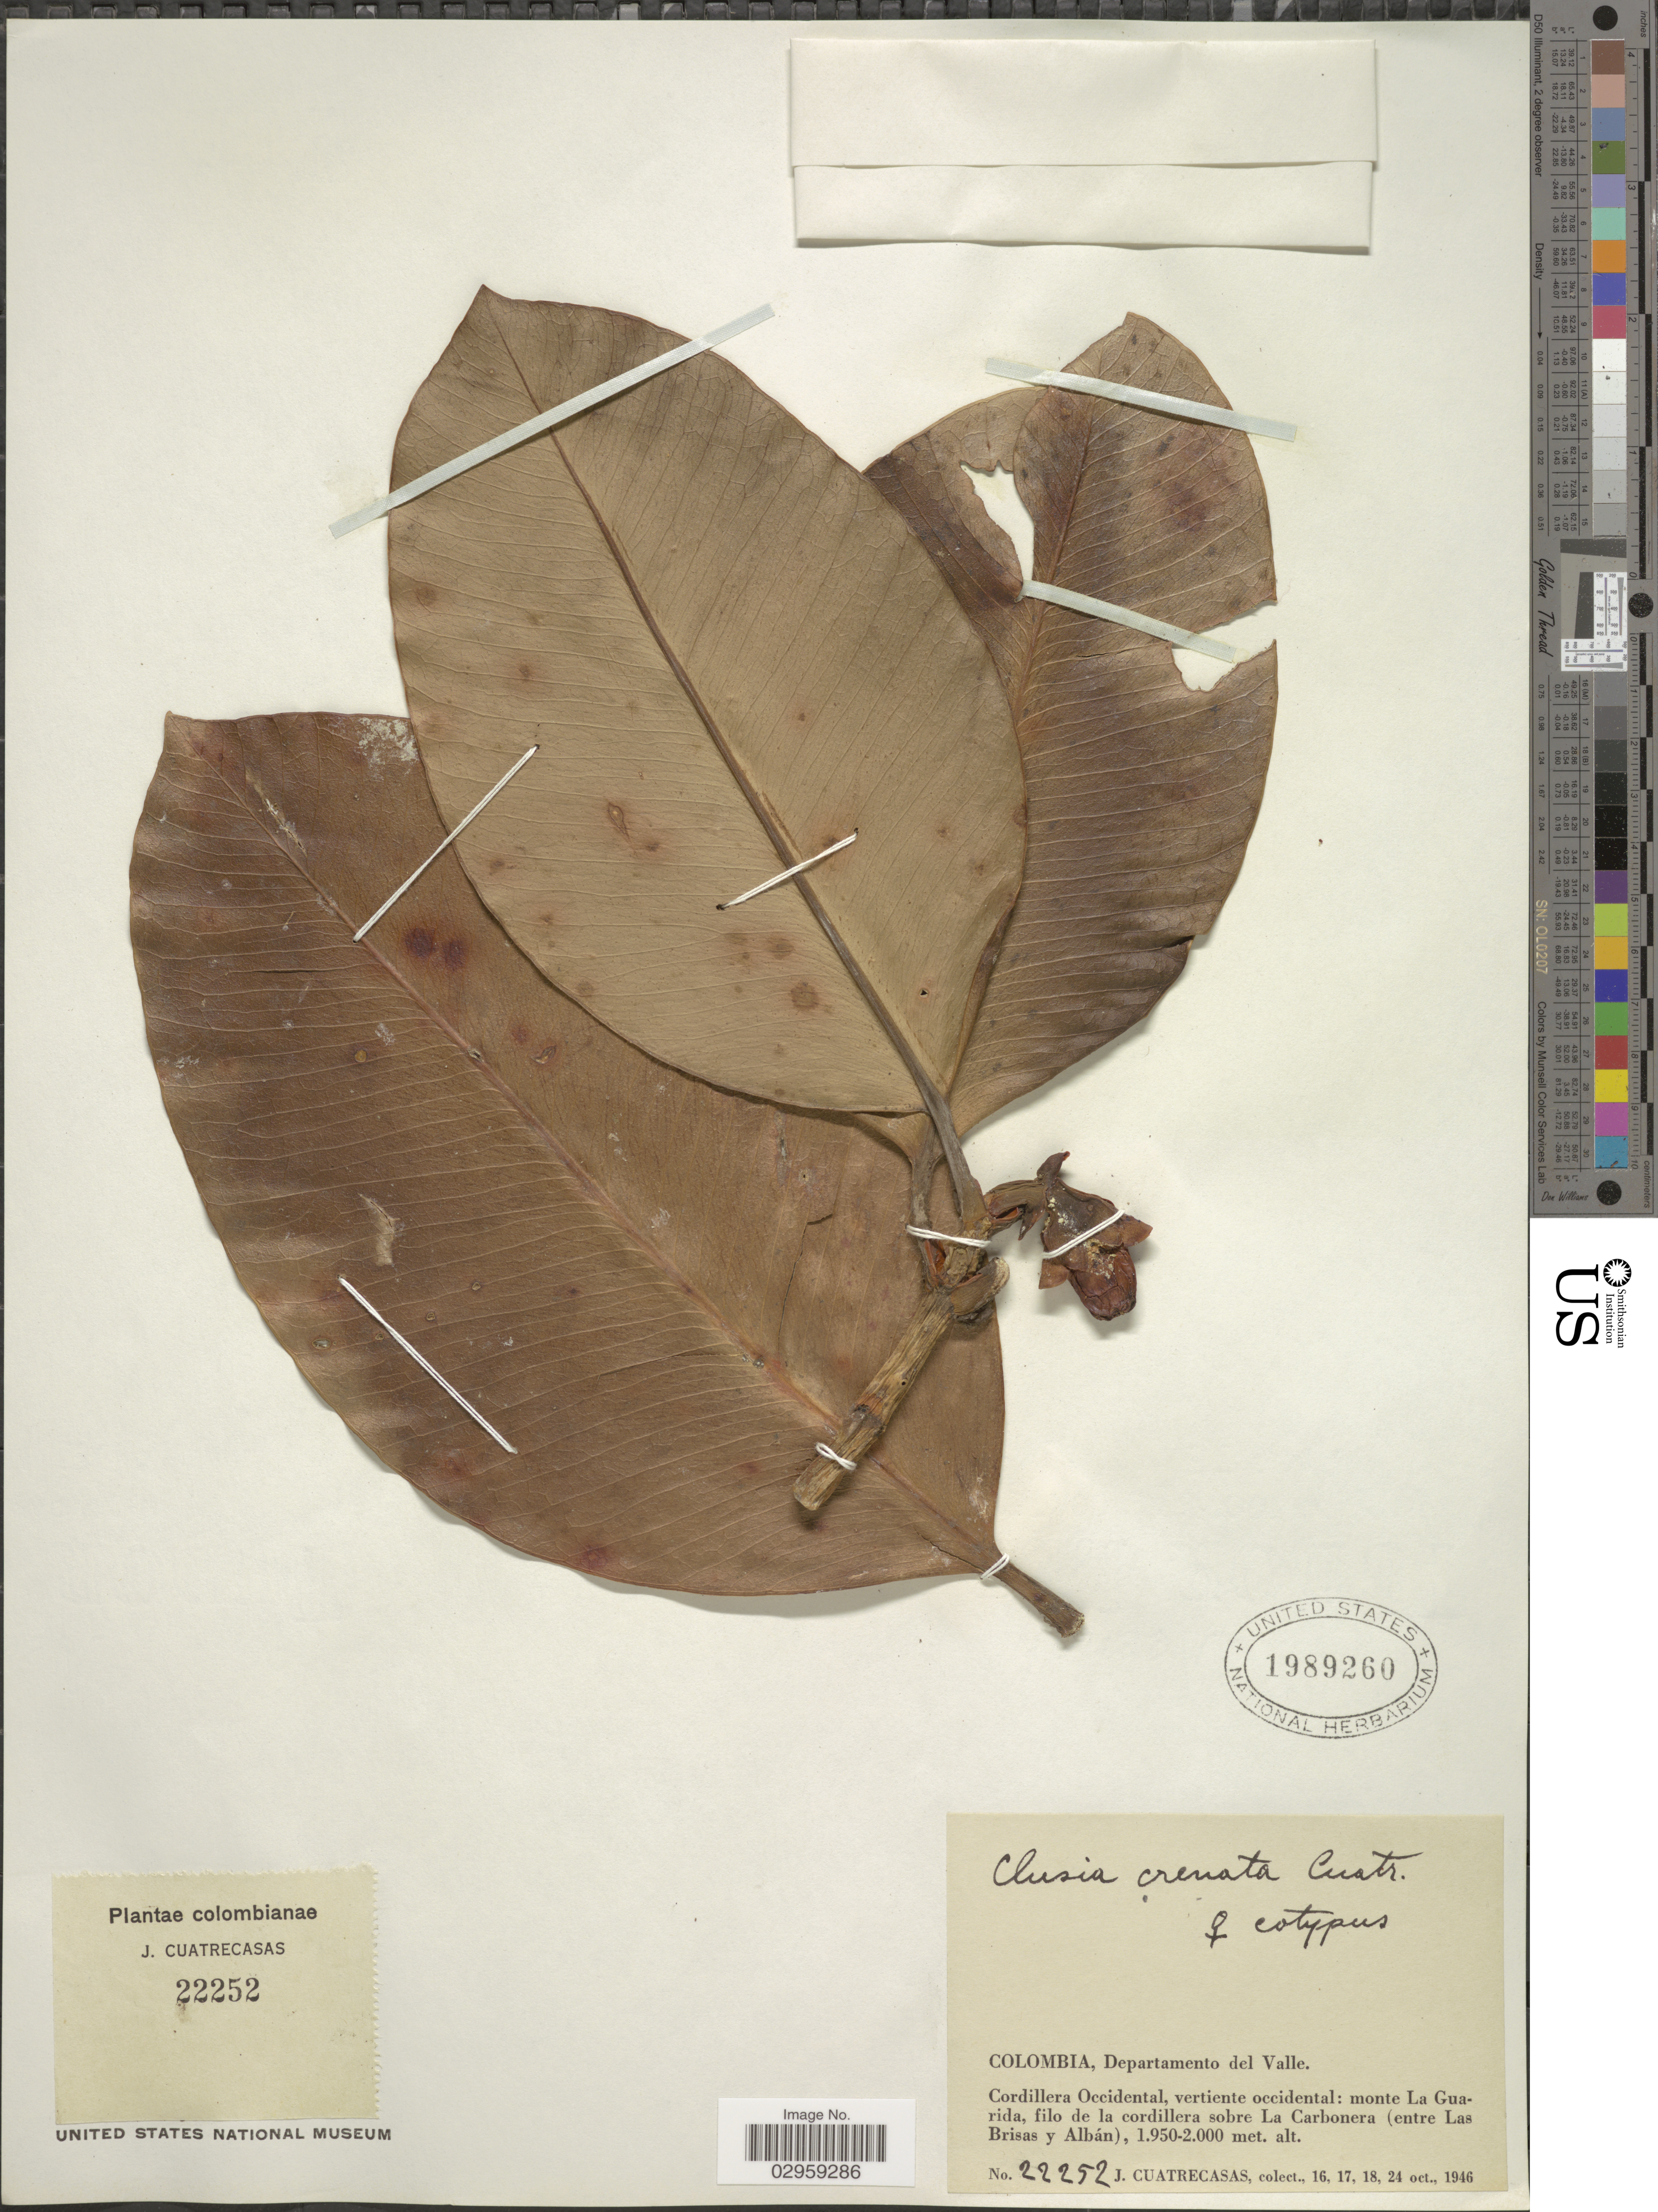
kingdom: Plantae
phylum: Tracheophyta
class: Magnoliopsida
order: Malpighiales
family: Clusiaceae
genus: Clusia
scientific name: Clusia crenata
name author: Cuatrec.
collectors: J. Cuatrecasas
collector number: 22252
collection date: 1946-10-16/1946-10-24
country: Colombia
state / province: Valle del Cauca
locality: Departamento del Valle. Cordillera Occidental, vertiente occidental: monte La Guarida, filo de la cordillera sobre La Carbonera (entr Las Brisas y Albán).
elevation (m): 1950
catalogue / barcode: US 1989260